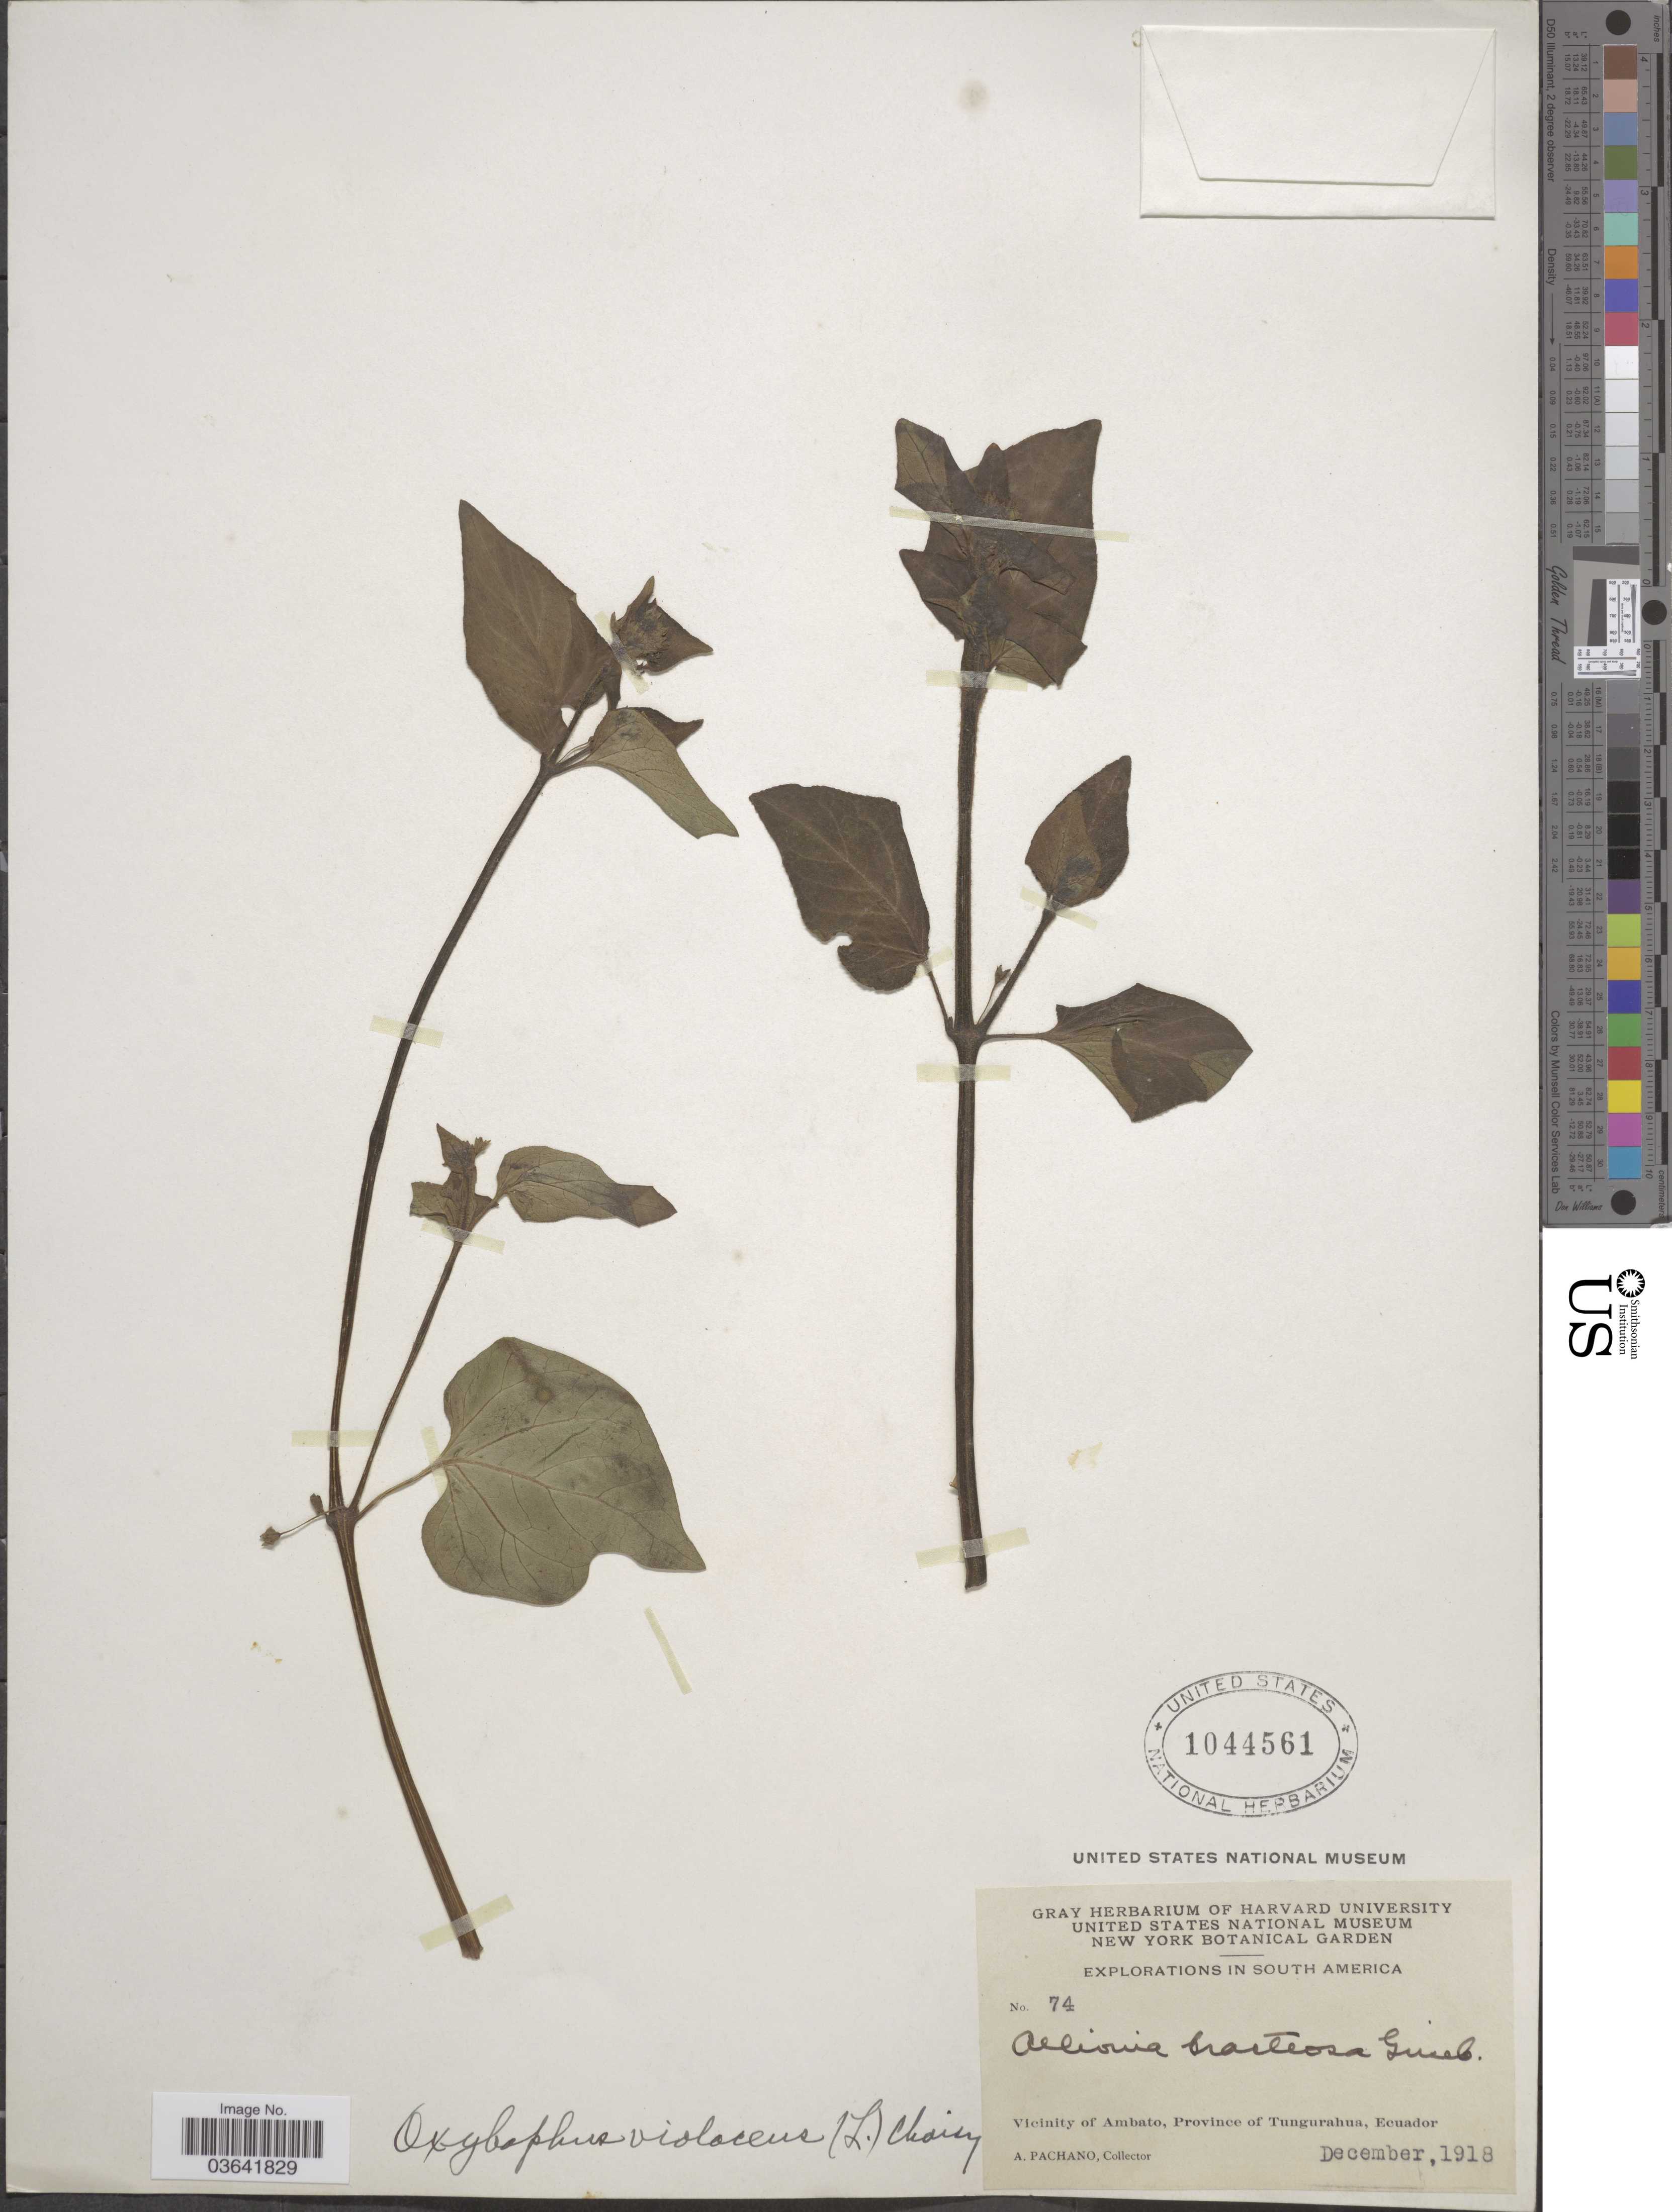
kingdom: Plantae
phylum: Tracheophyta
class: Magnoliopsida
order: Caryophyllales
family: Nyctaginaceae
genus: Mirabilis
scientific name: Mirabilis violacea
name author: (L.) Heimerl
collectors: A. Pachano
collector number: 74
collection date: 1918-12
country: Ecuador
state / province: Tungurahua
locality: Vicinity of Ambato.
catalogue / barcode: US 1044561